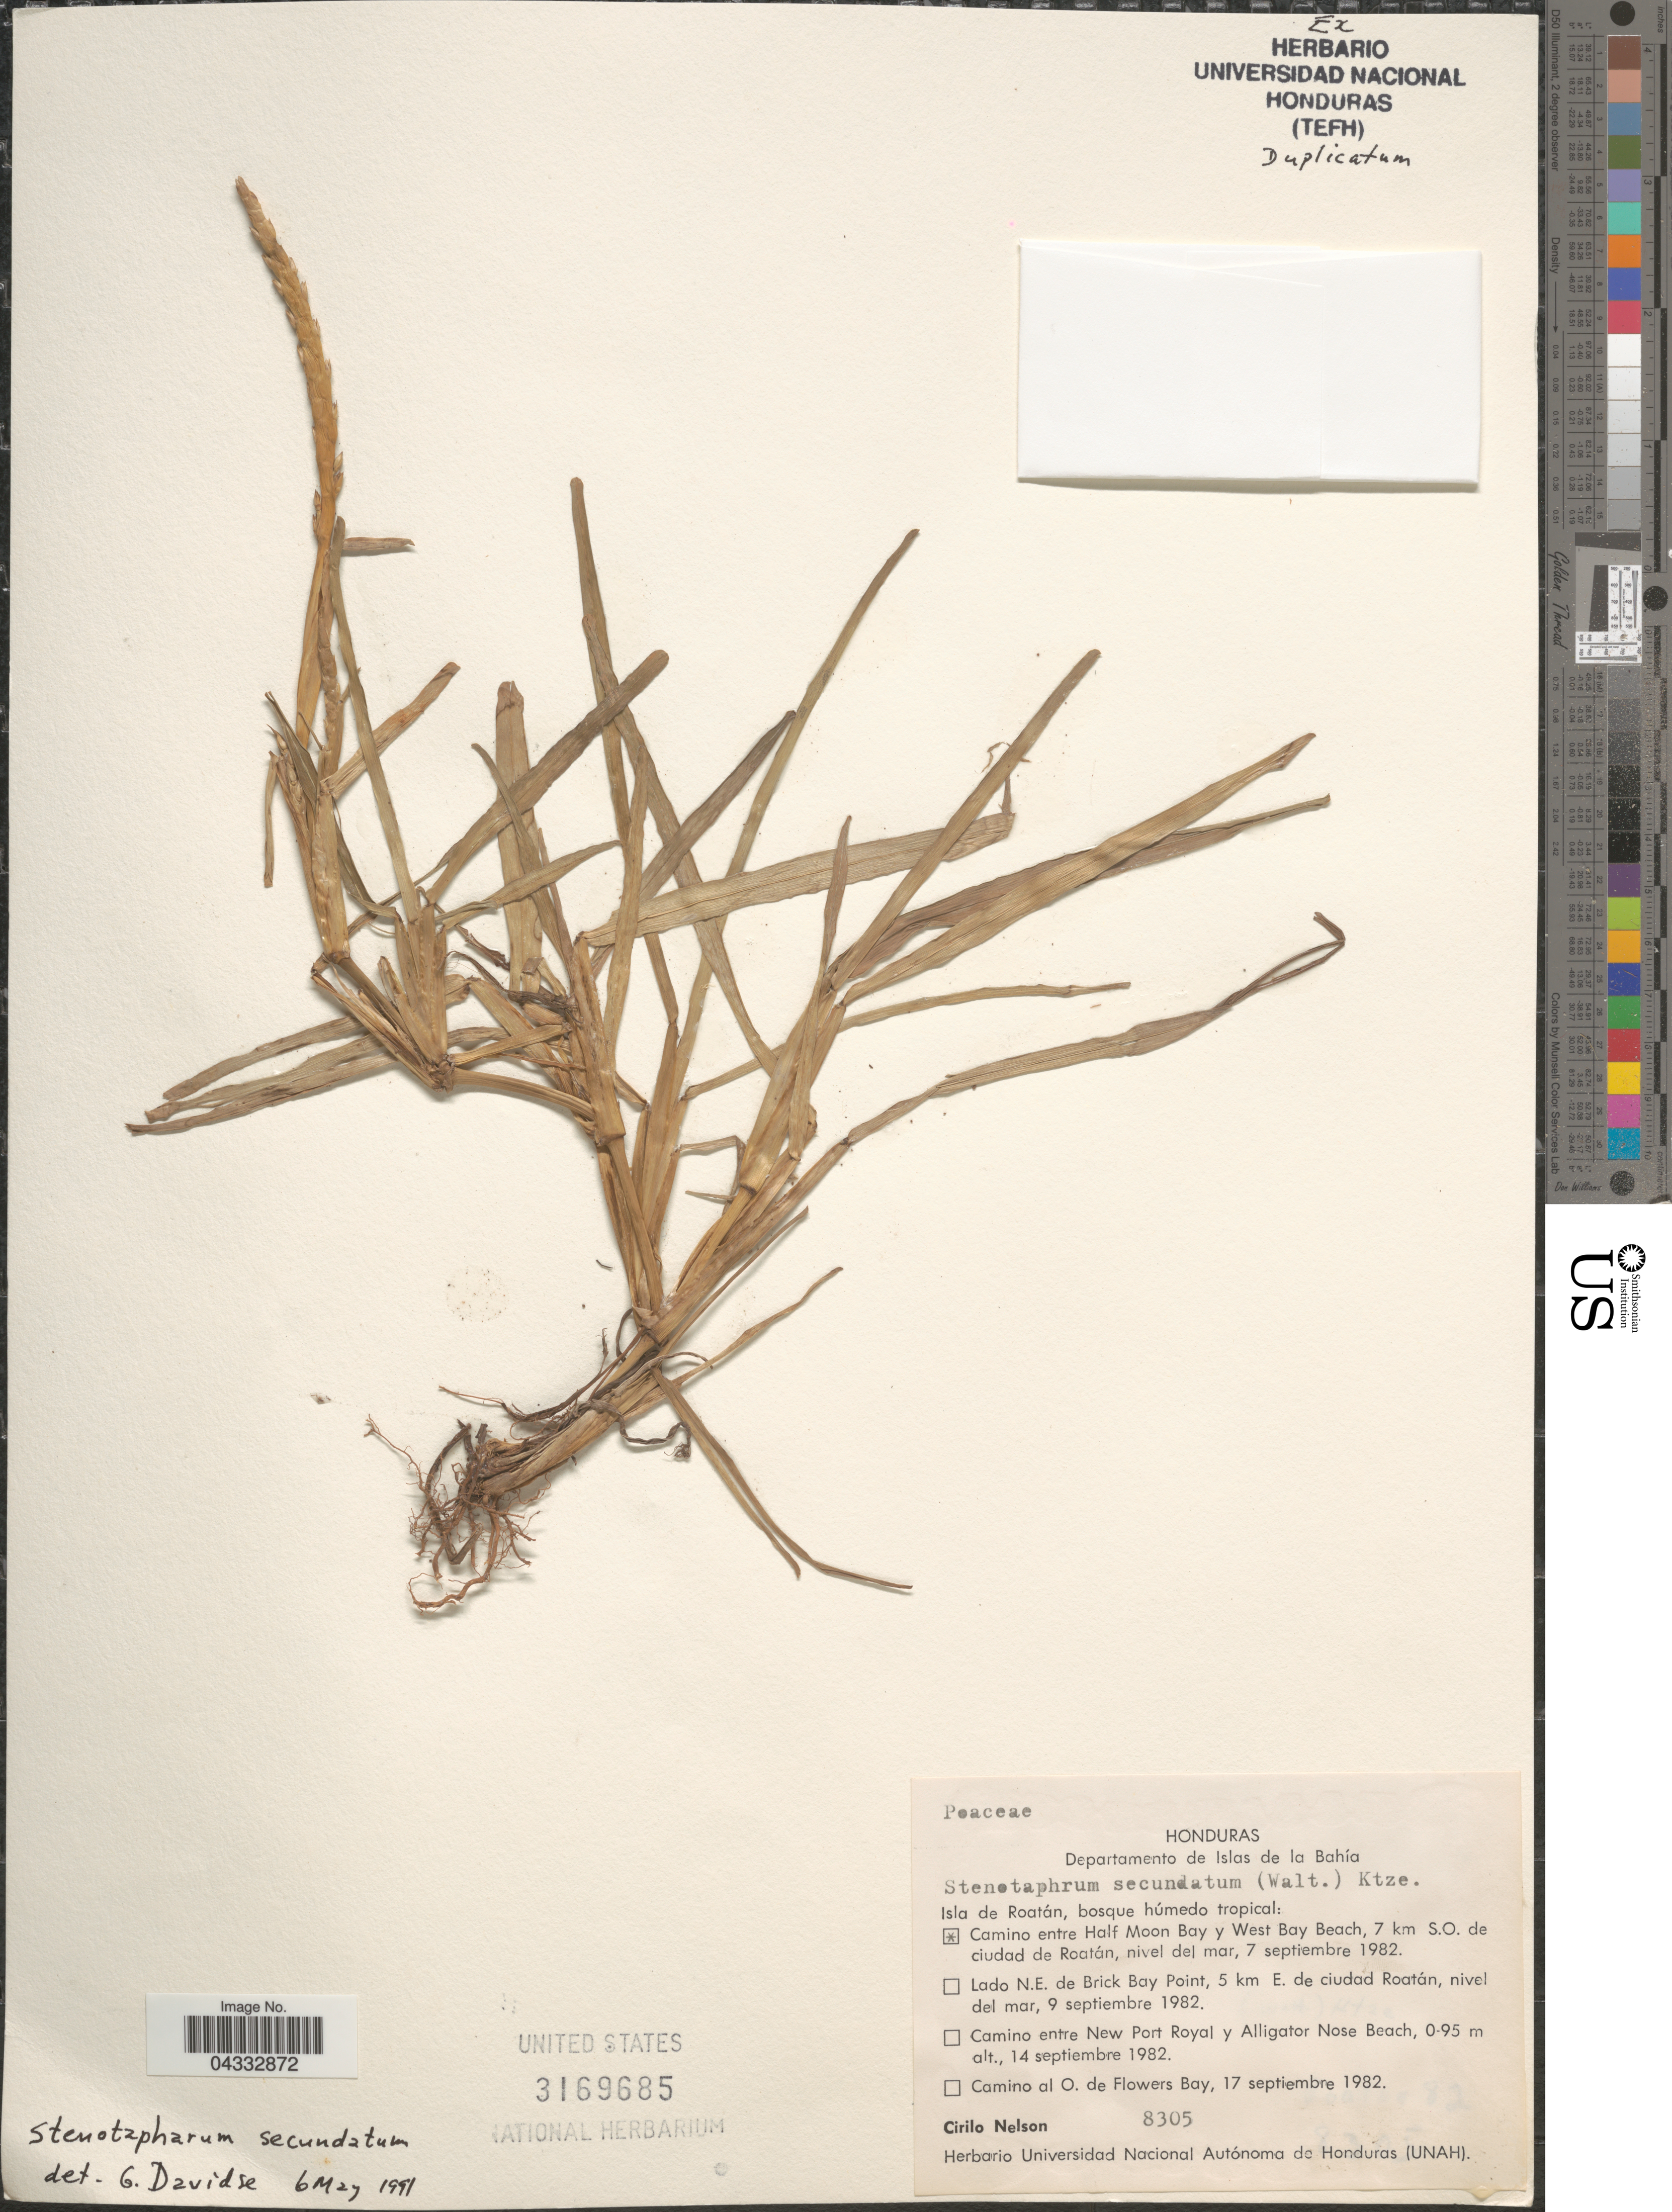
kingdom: Plantae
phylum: Tracheophyta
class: Liliopsida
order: Poales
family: Poaceae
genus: Stenotaphrum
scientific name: Stenotaphrum secundatum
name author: (Walter) Kuntze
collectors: C. Nelson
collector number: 8305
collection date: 1982-09-07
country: Honduras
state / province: Islas de la Bahía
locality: Departamento de Islas de la Bahía. Isla de Roatán, bosque húmedo tropical: Camino entre Half Moon Bay y West Bay Beach, 7 km S.O. de ciudad de Roatán, nivel del mar.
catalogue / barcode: US 3169685